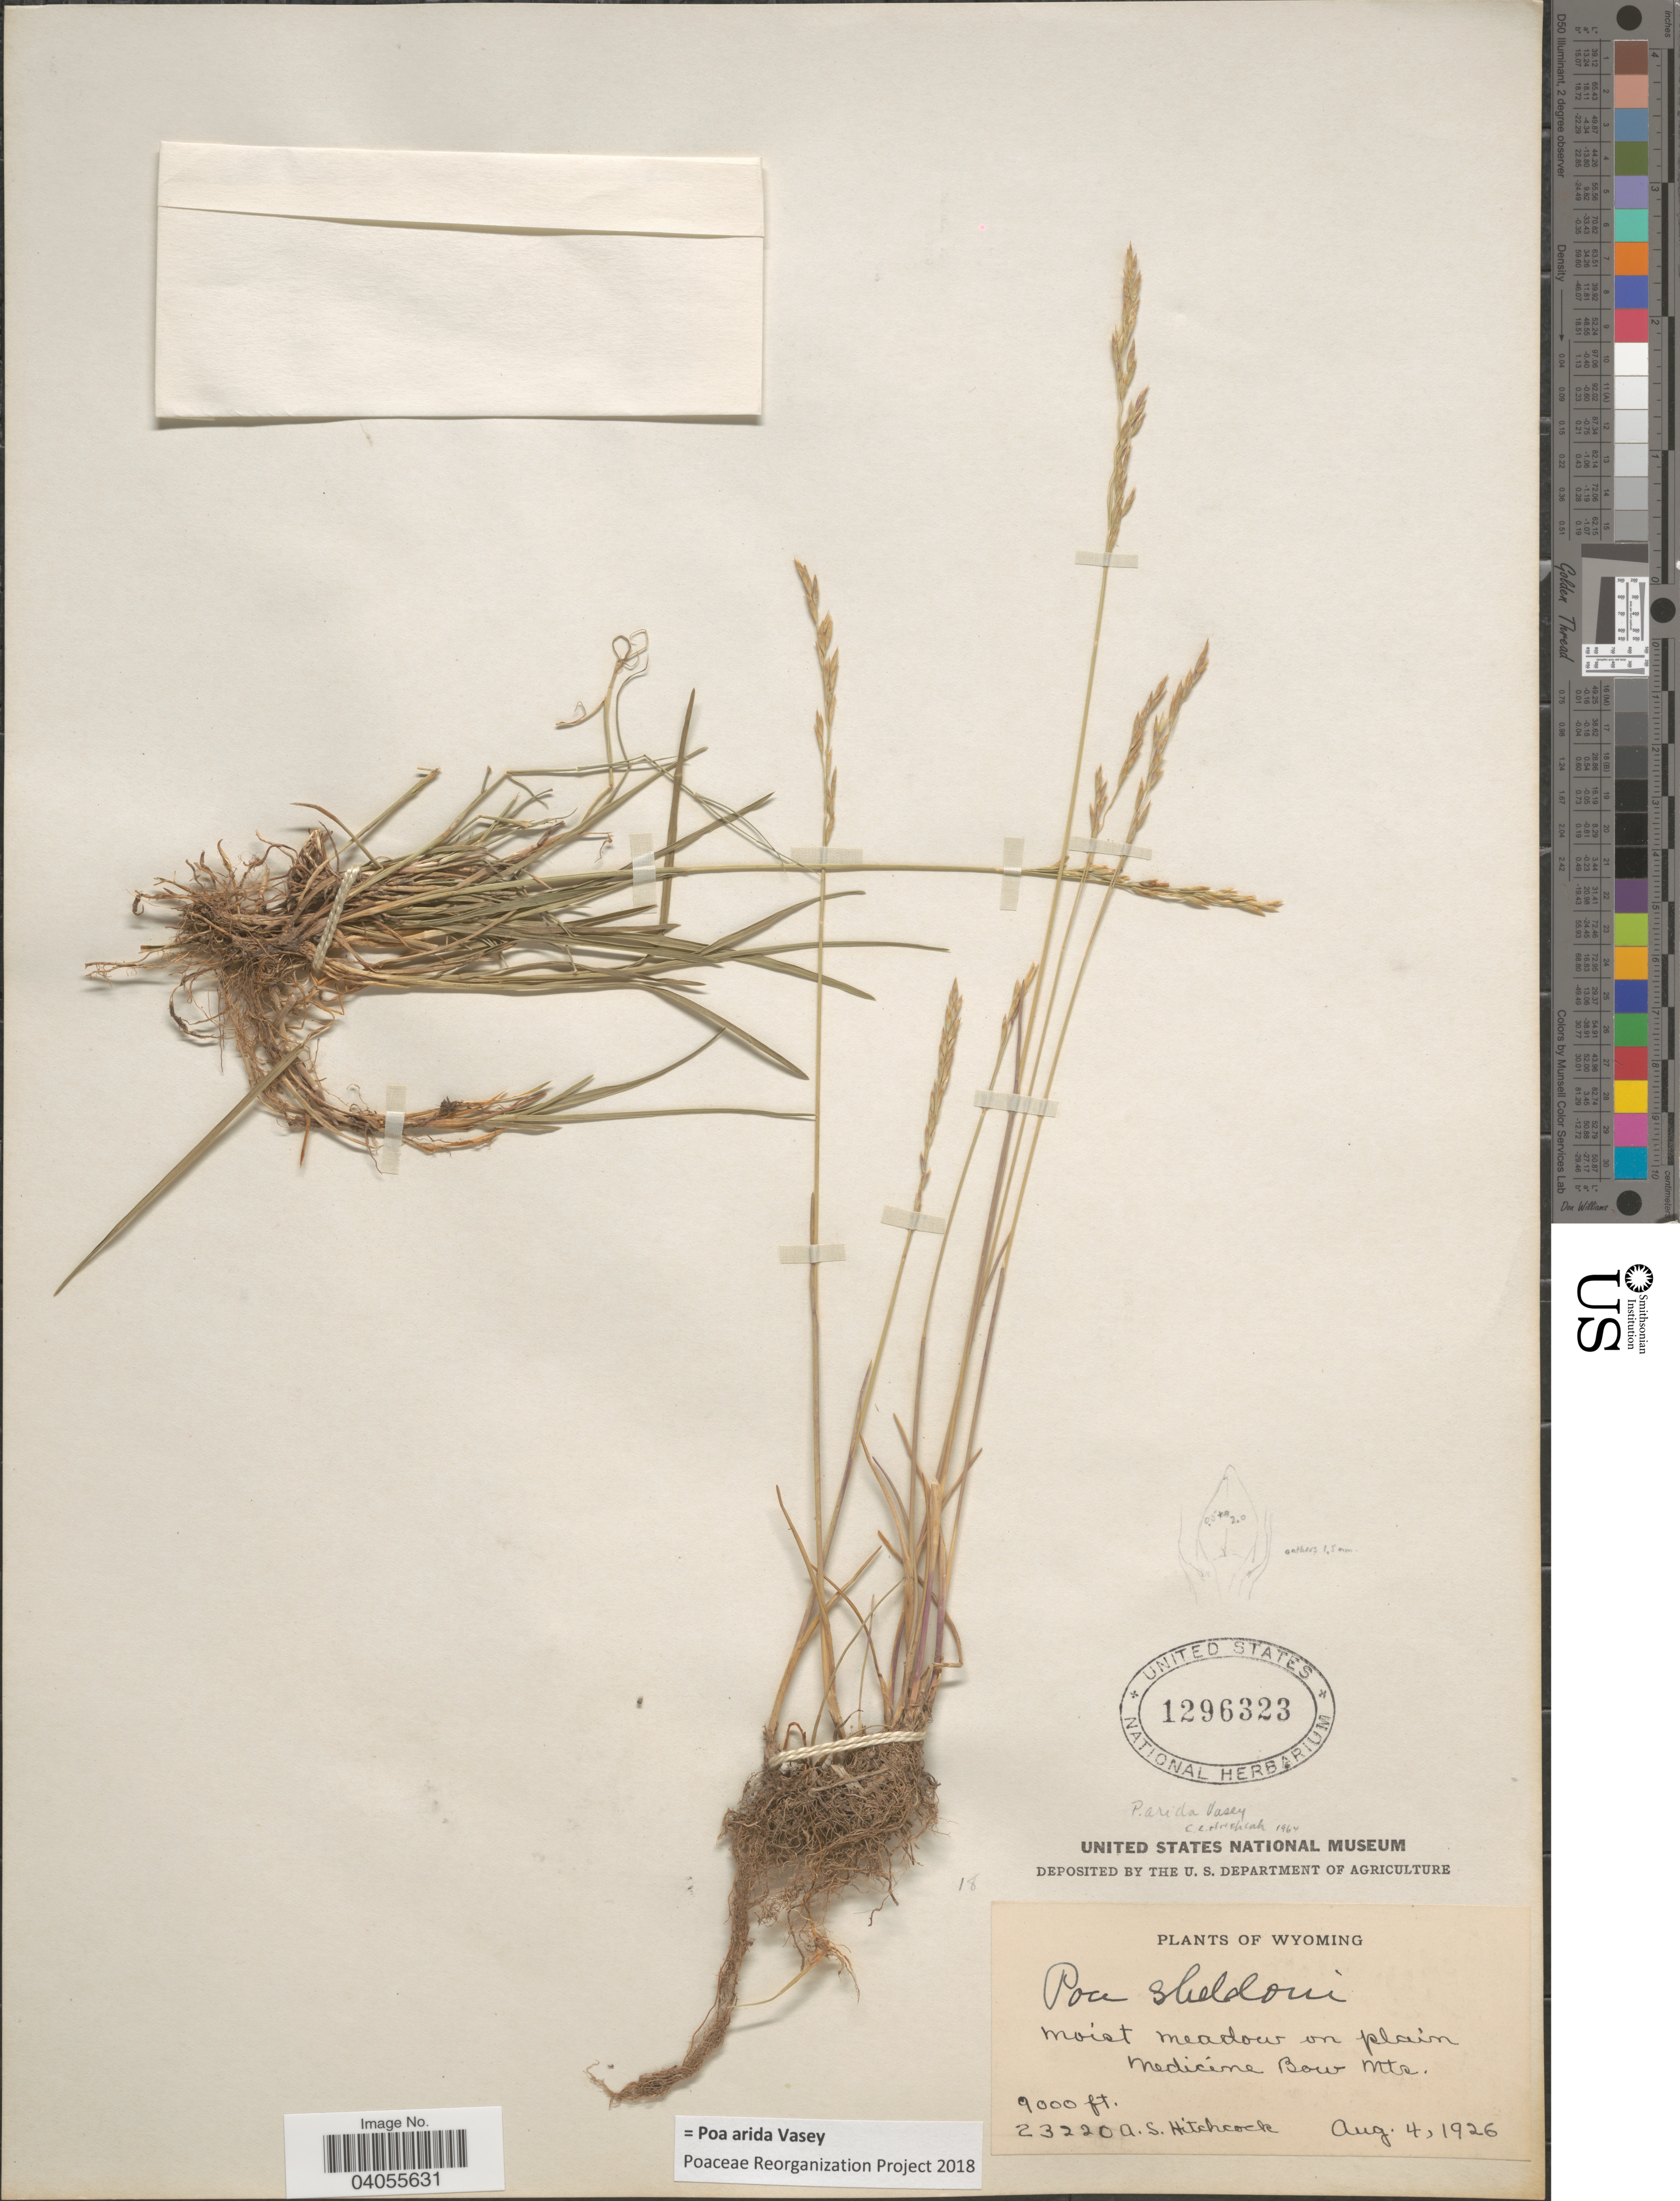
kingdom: Plantae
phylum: Tracheophyta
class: Liliopsida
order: Poales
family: Poaceae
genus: Poa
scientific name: Poa arida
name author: Vasey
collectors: A. S. Hitchcock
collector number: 23220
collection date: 1926-08-04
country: United States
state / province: Wyoming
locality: Moist meadow on plain. Medicine Bow Mts.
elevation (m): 2743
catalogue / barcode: US 1296323